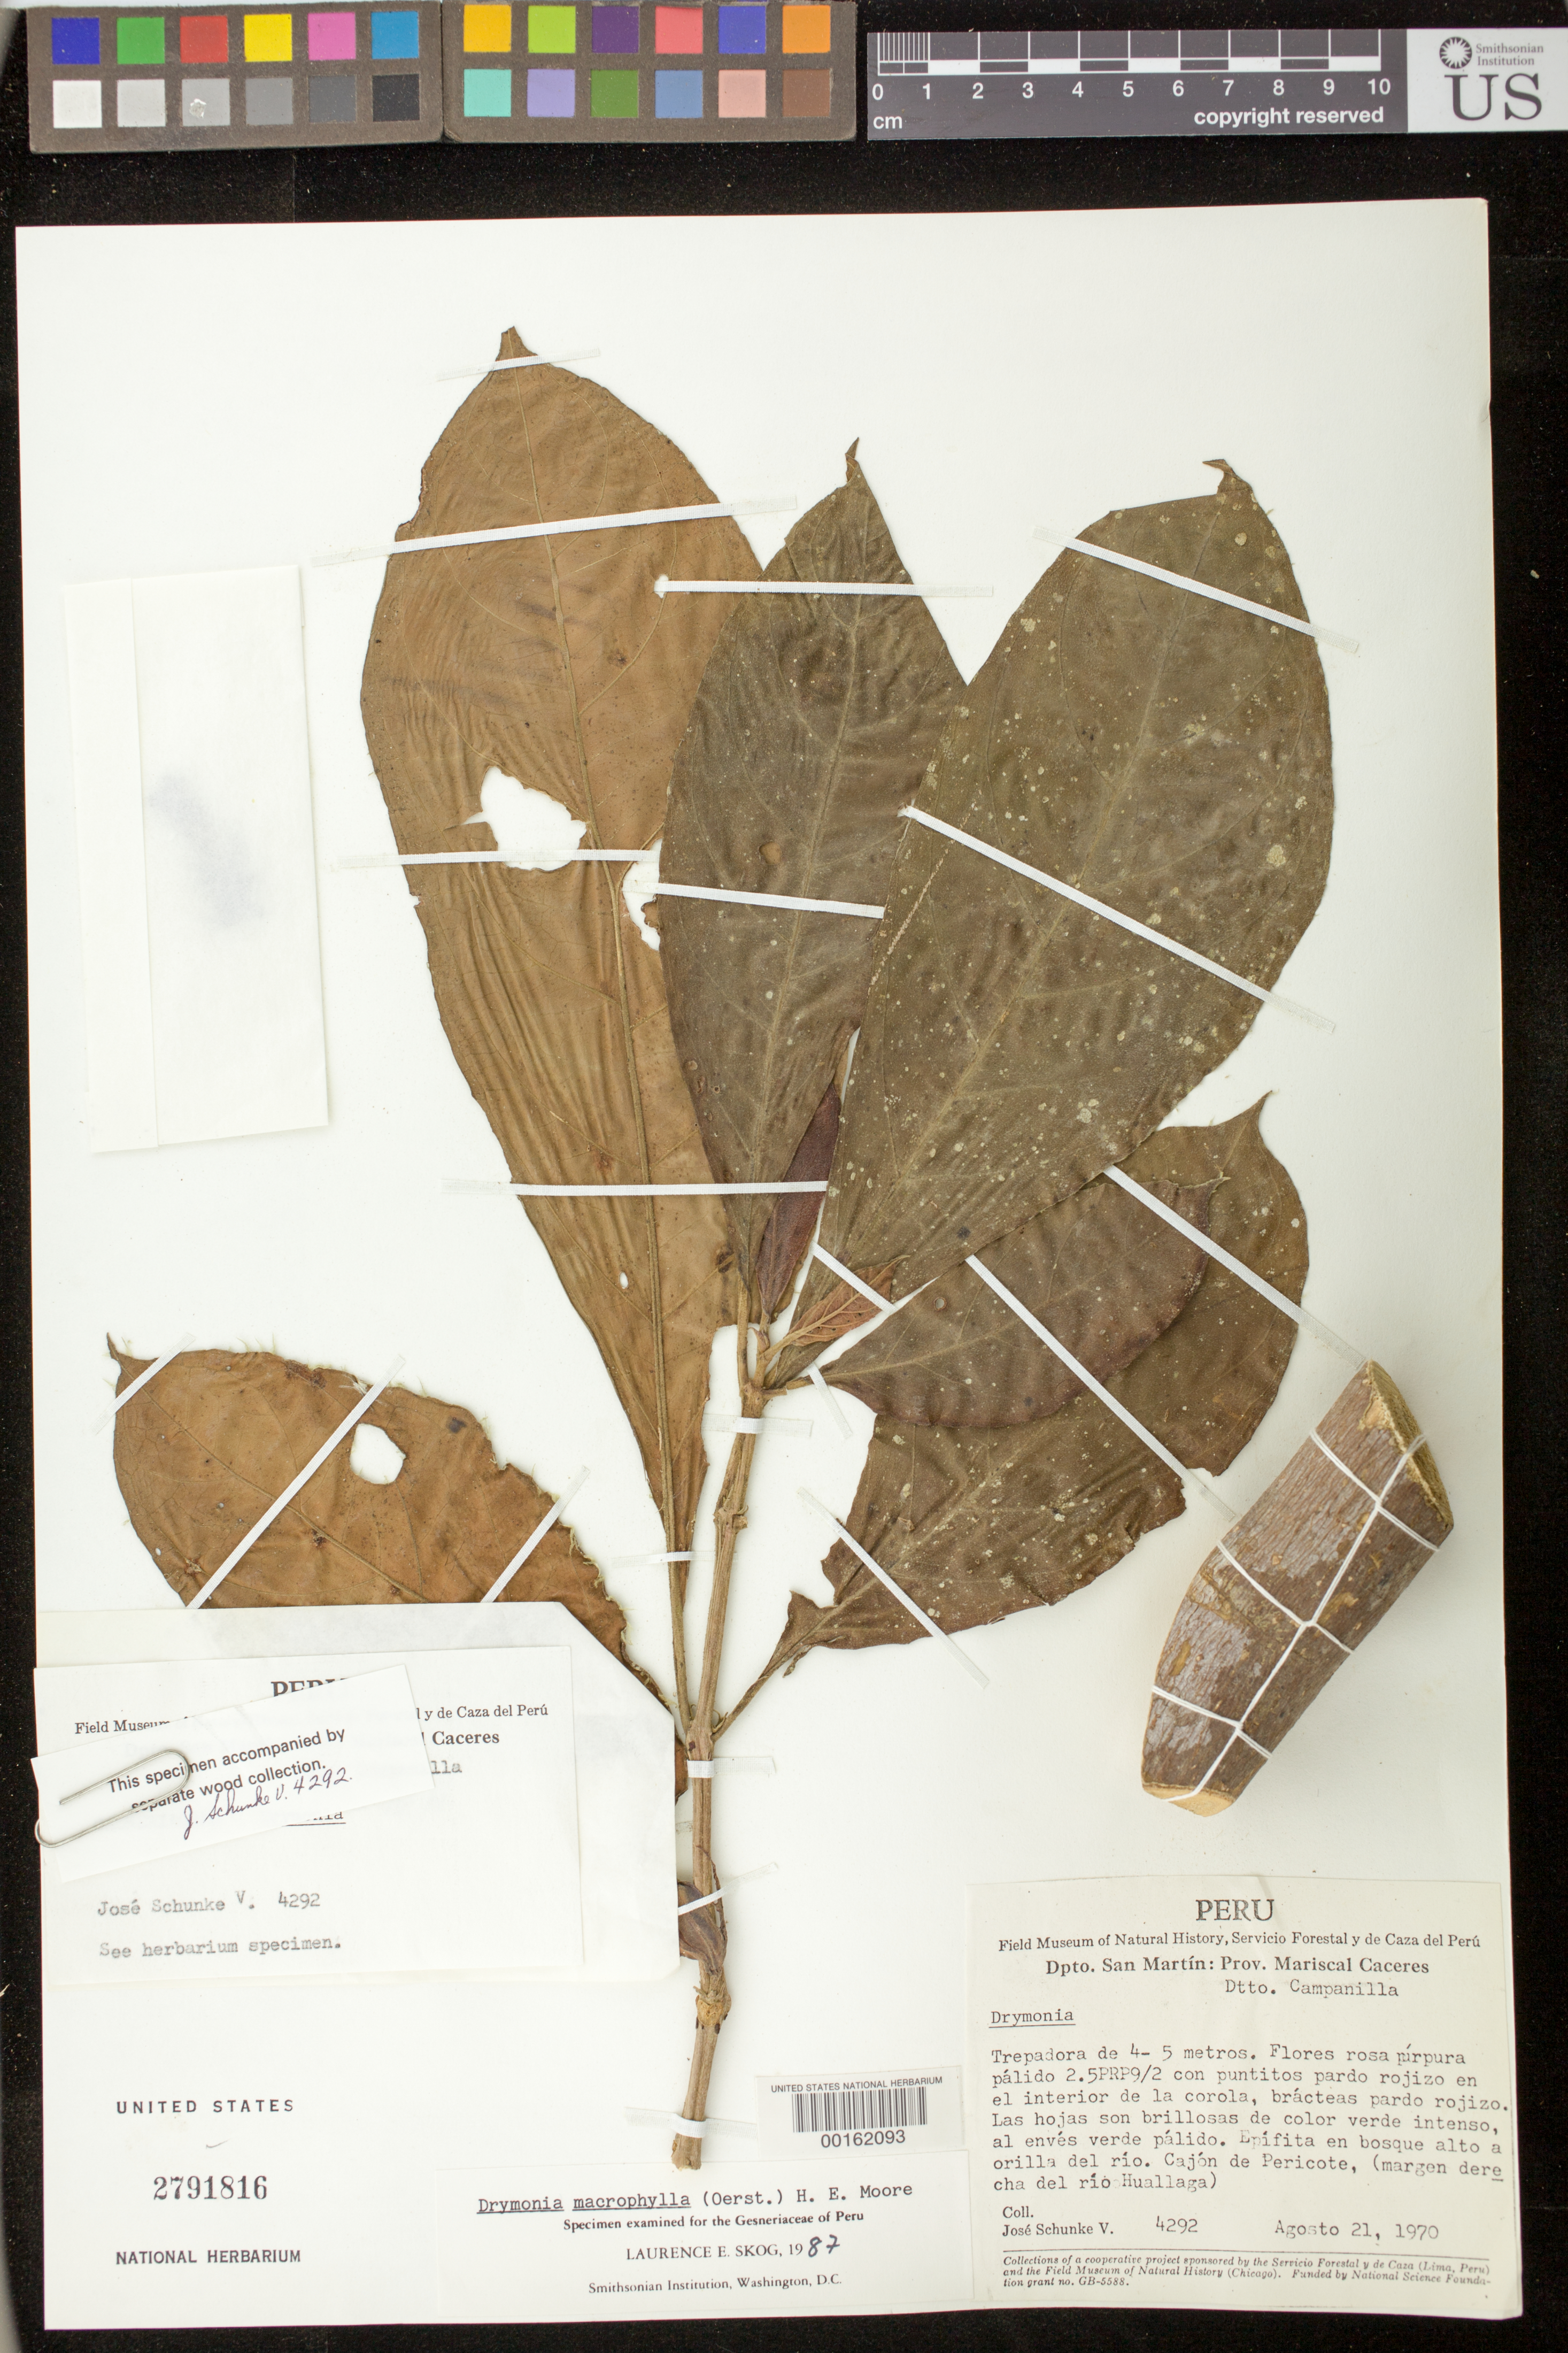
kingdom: Plantae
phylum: Tracheophyta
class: Magnoliopsida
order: Lamiales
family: Gesneriaceae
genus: Drymonia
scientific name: Drymonia macrophylla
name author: (Oerst.) H.E. Moore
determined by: Skog, Laurence E.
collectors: J. Schunke Vigo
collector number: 4292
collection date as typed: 21 Aug 1970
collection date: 1970-08-21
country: Peru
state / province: San Martín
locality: Prov. Mariscal Cáceres, Dtto. Campanilla; Cajón de Pericote (margen derecha del río Huallaga)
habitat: En bosque alto a orilla del río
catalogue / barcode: US 2791816